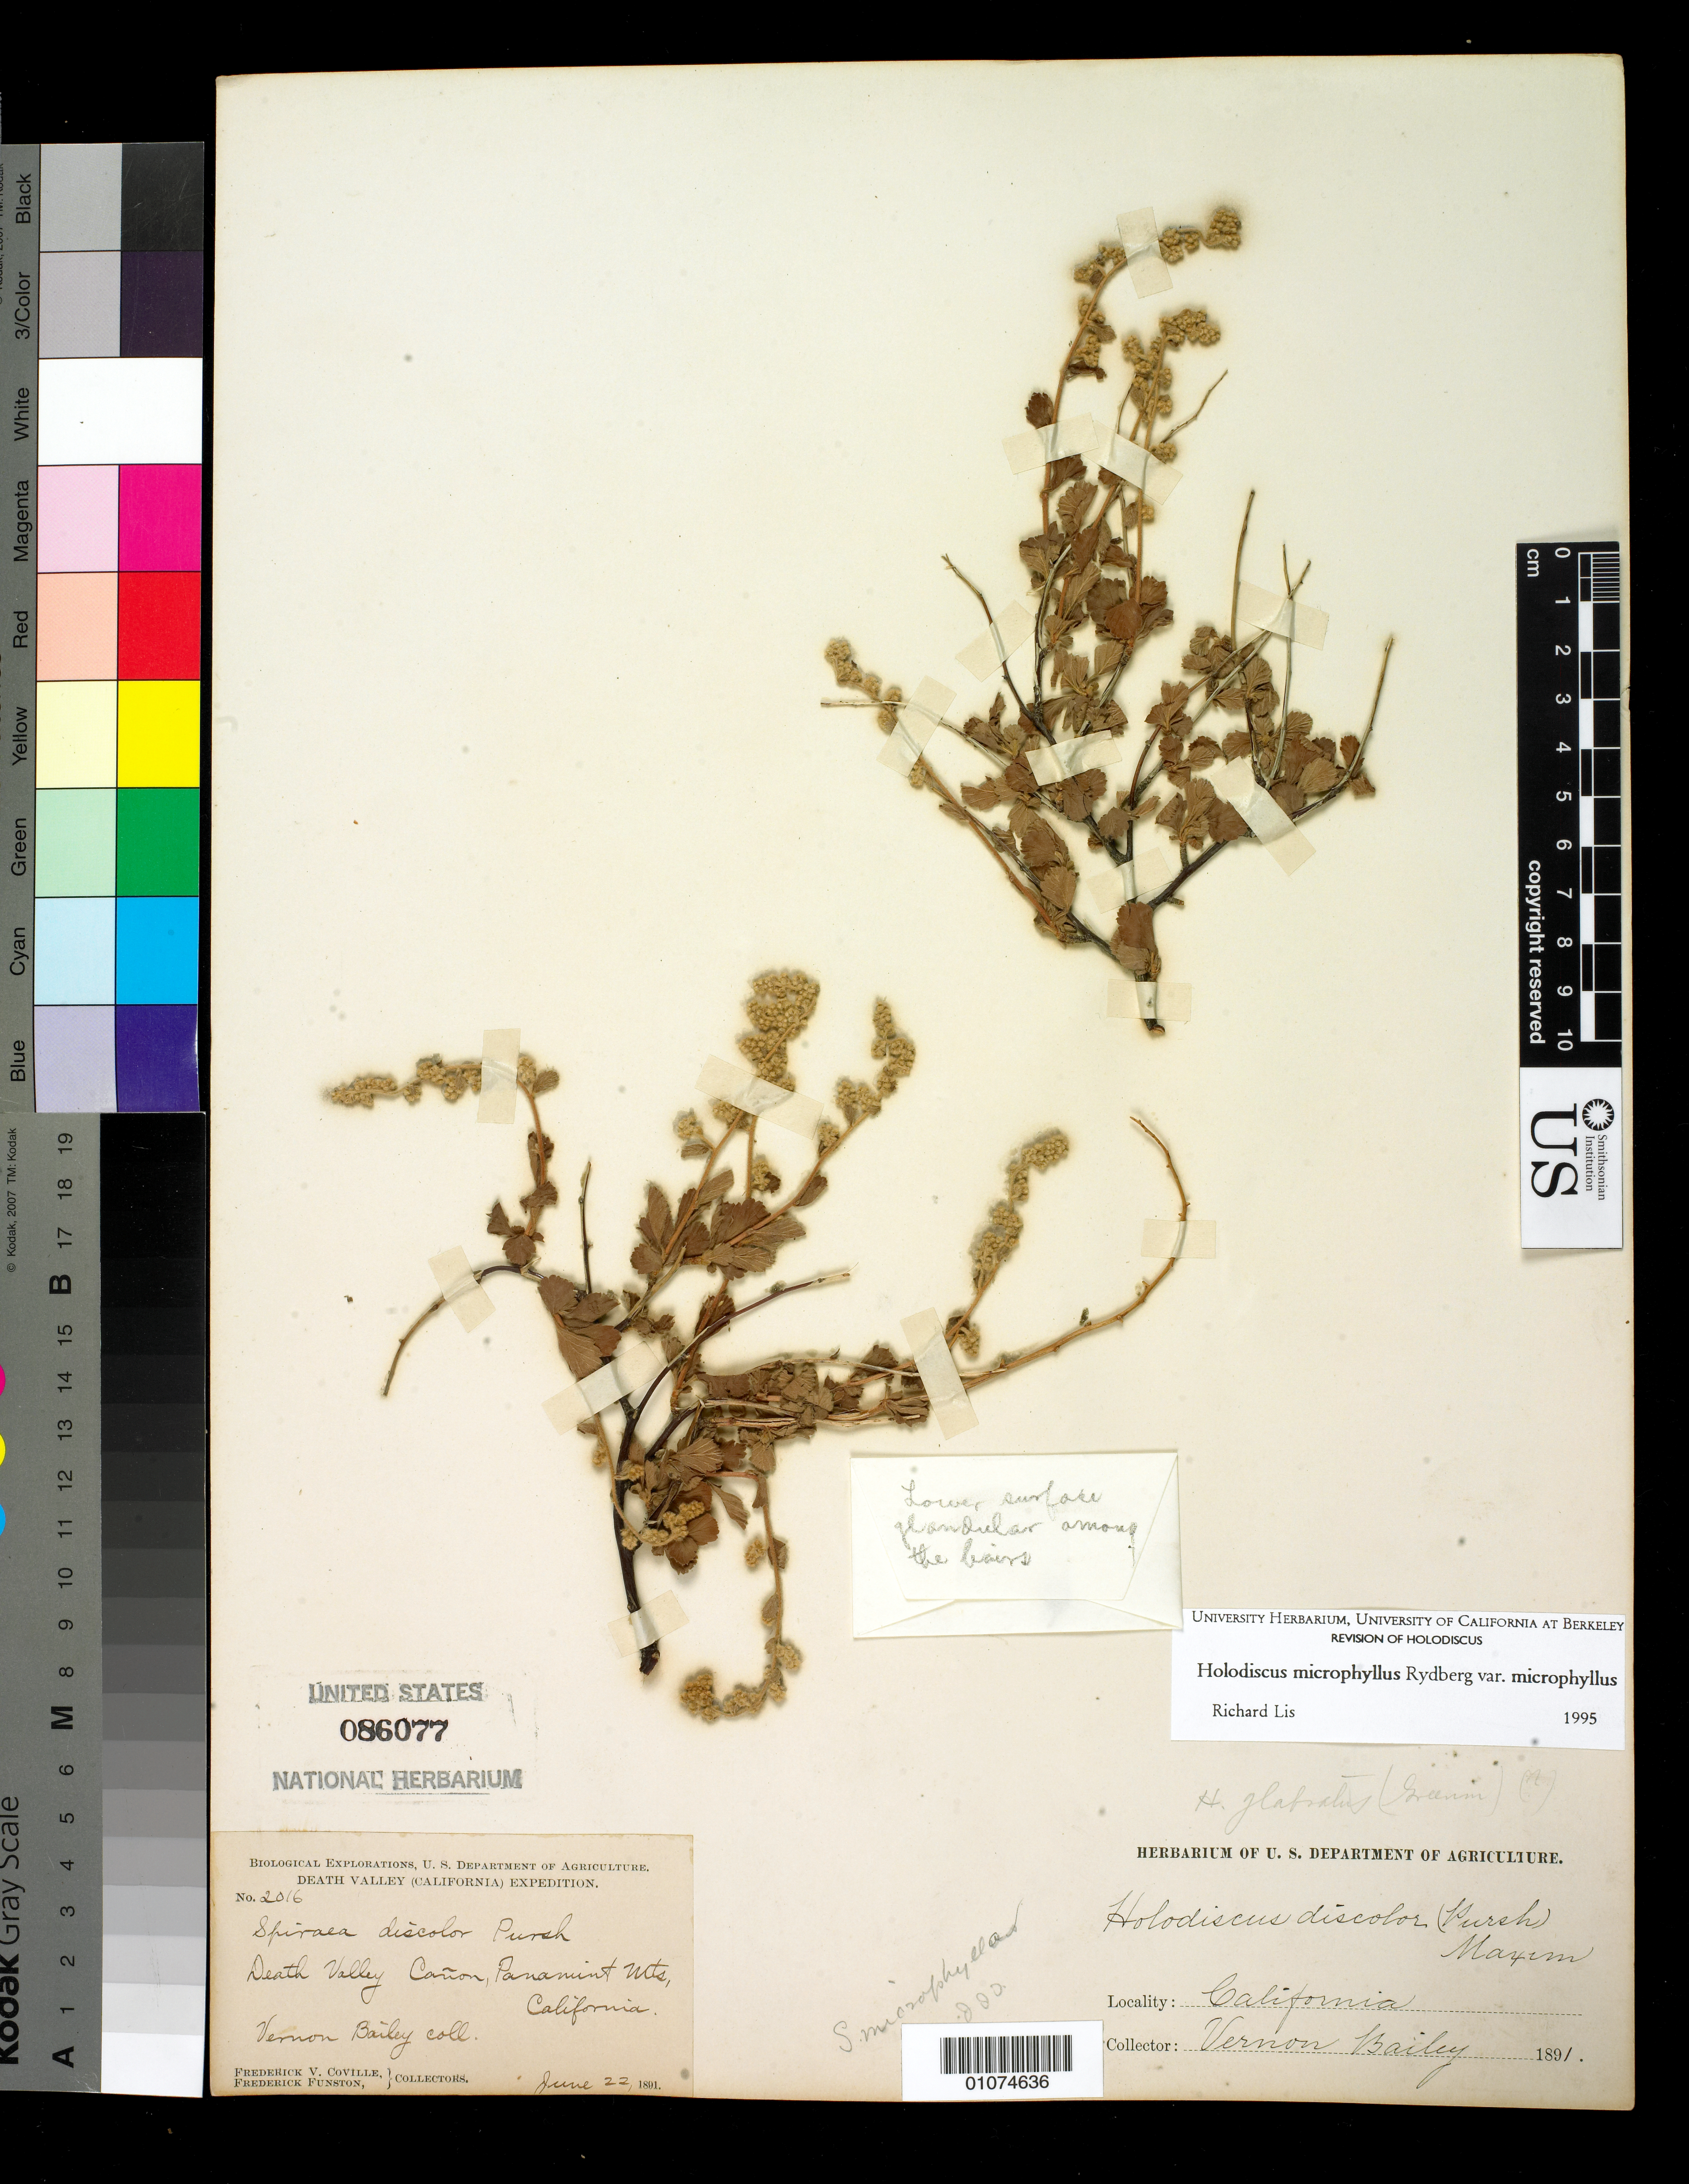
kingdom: Plantae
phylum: Tracheophyta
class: Magnoliopsida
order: Rosales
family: Rosaceae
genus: Holodiscus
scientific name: Holodiscus discolor var. microphyllus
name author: (Rydb.) Jeps.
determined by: Strong, Mark T., (BOT), Smithsonian Institution - National Museum of Natural History (UNITED STATES)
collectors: V. O. Bailey, F. V. Coville & F. Funston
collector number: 2016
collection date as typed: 22 Jun 1891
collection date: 1891-06-22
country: United States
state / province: California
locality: Death Valley Canyon, Panamint Mts.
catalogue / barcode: US 86077